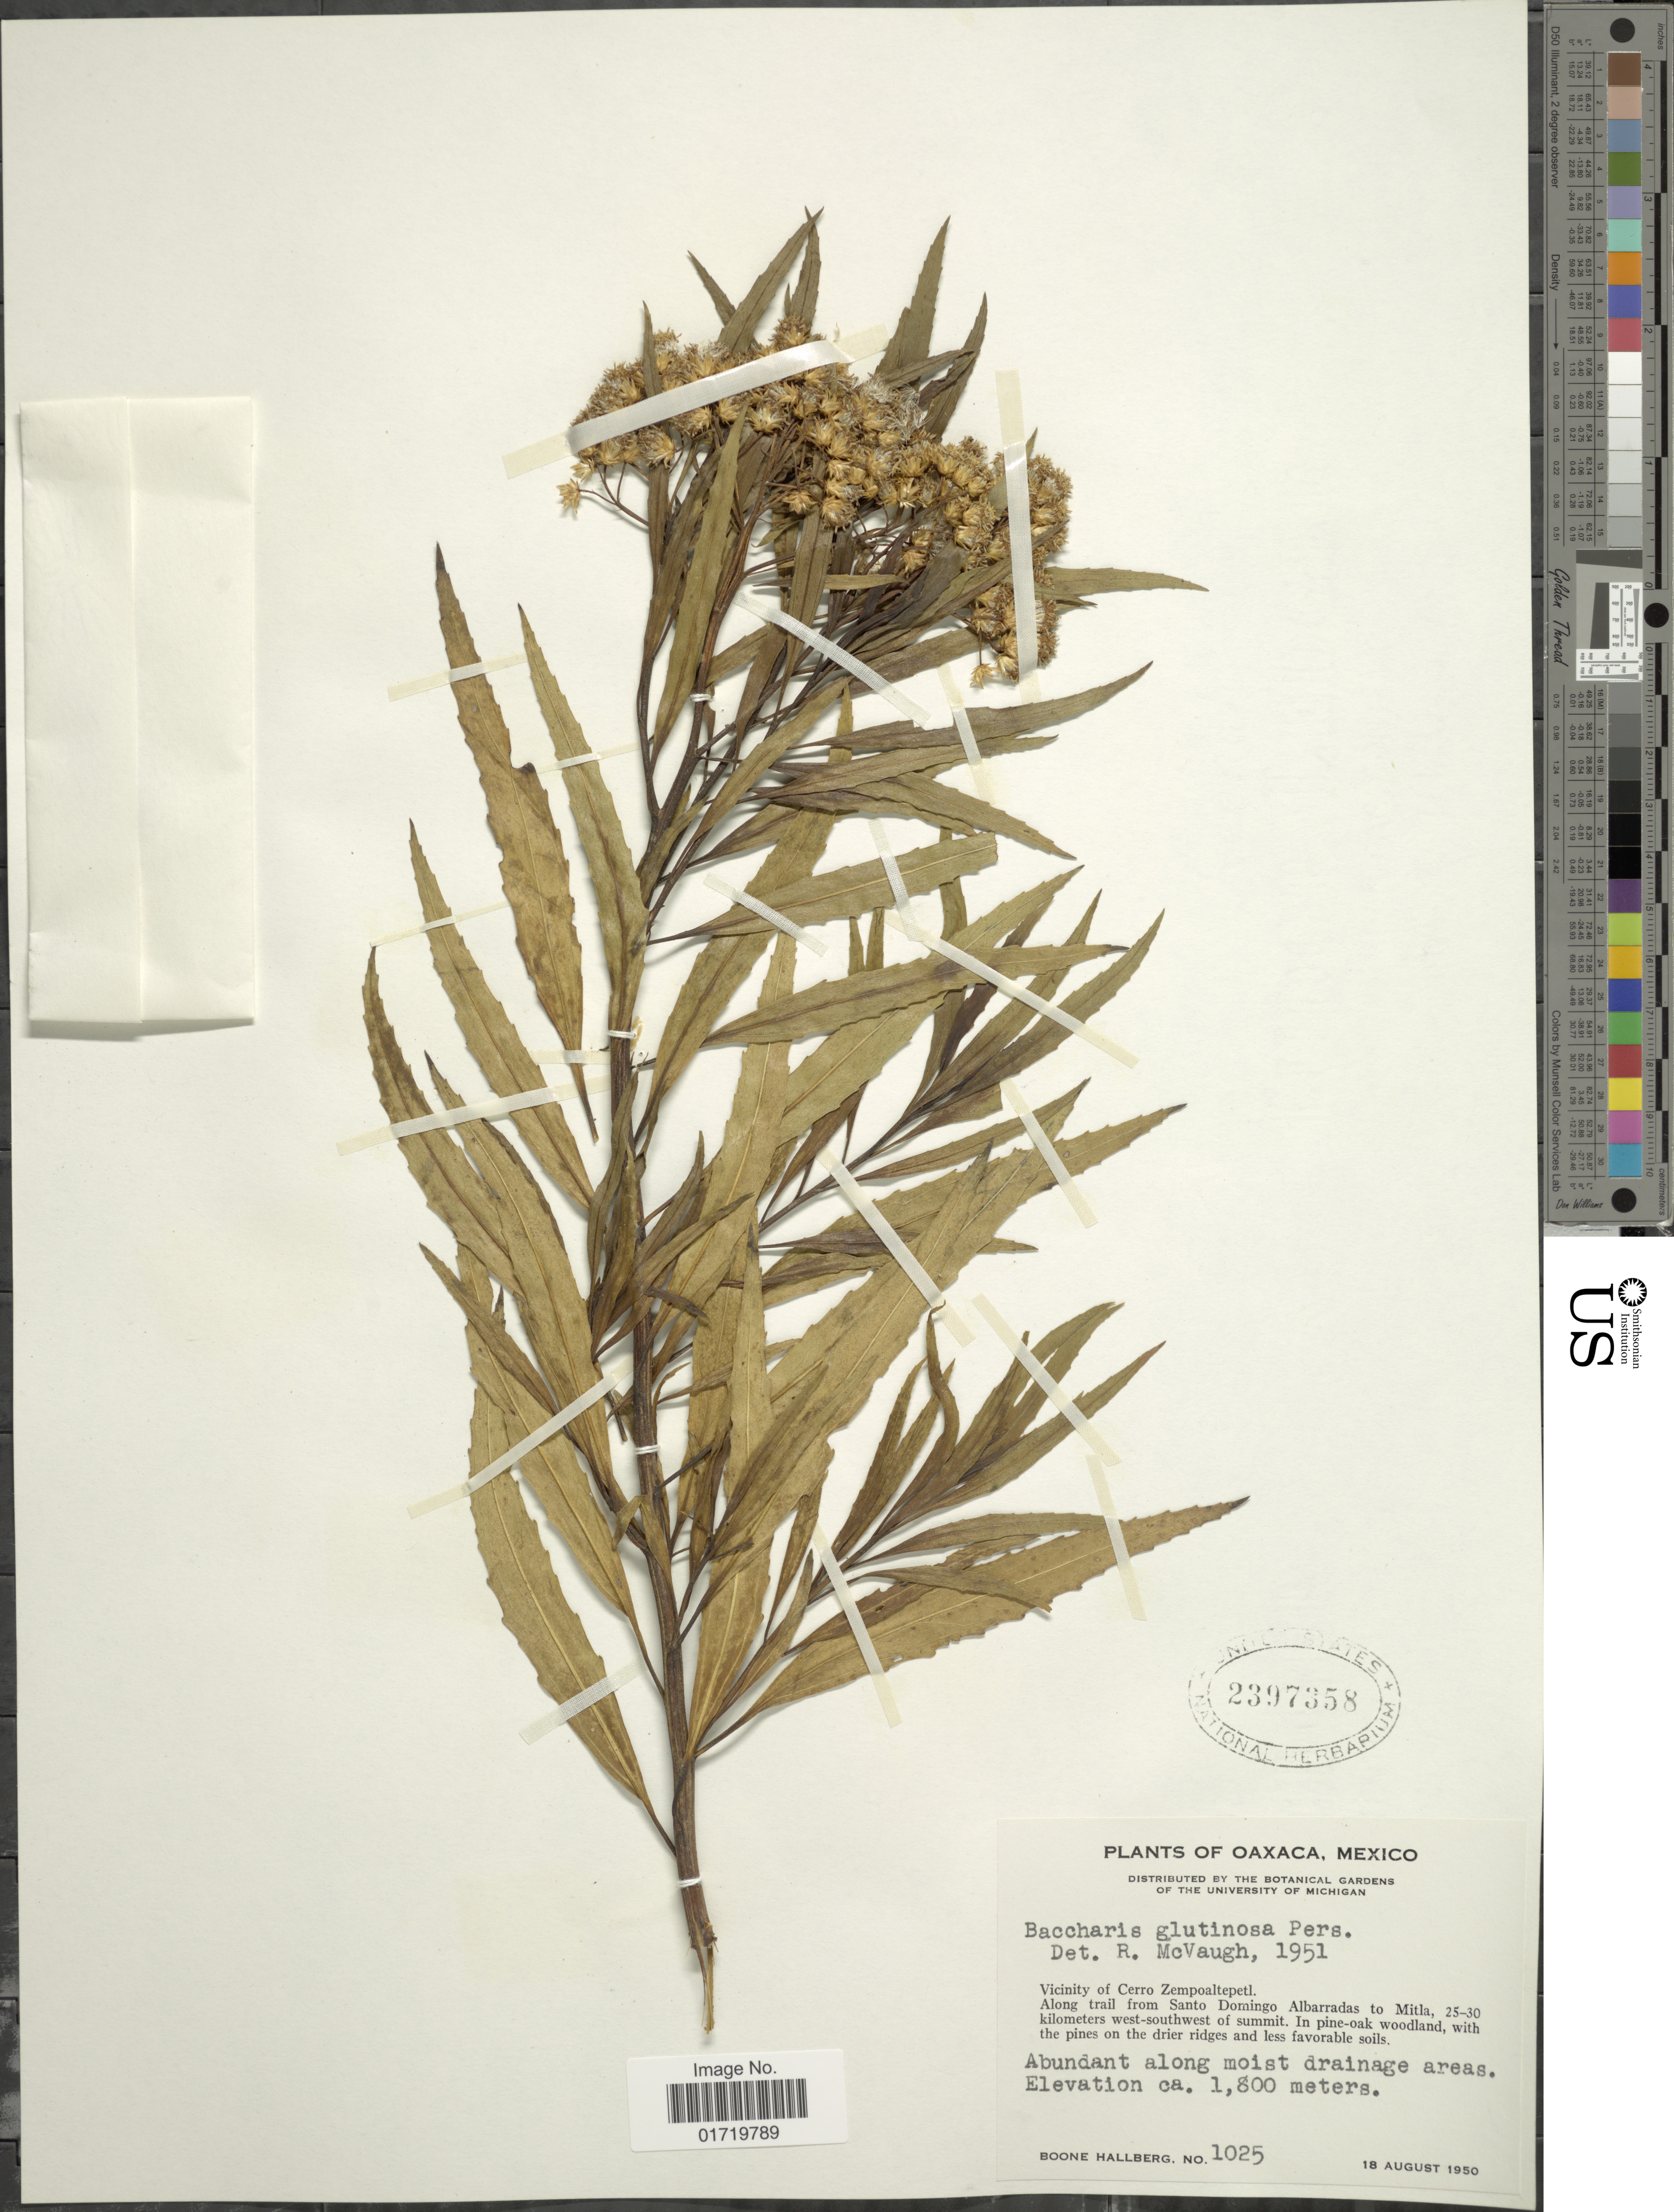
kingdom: Plantae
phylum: Tracheophyta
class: Magnoliopsida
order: Asterales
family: Asteraceae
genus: Baccharis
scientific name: Baccharis salicifolia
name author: (Ruiz & Pav.) Pers.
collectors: B. Hallberg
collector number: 1025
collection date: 1950-08-18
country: Mexico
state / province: Oaxaca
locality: Vicinity of Cerro Zempoaltepetl, Along trail from Santo Domingo Albarradas to Mitla, 25-30 kilometers west-southwest of summit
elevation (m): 1800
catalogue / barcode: US 2397358